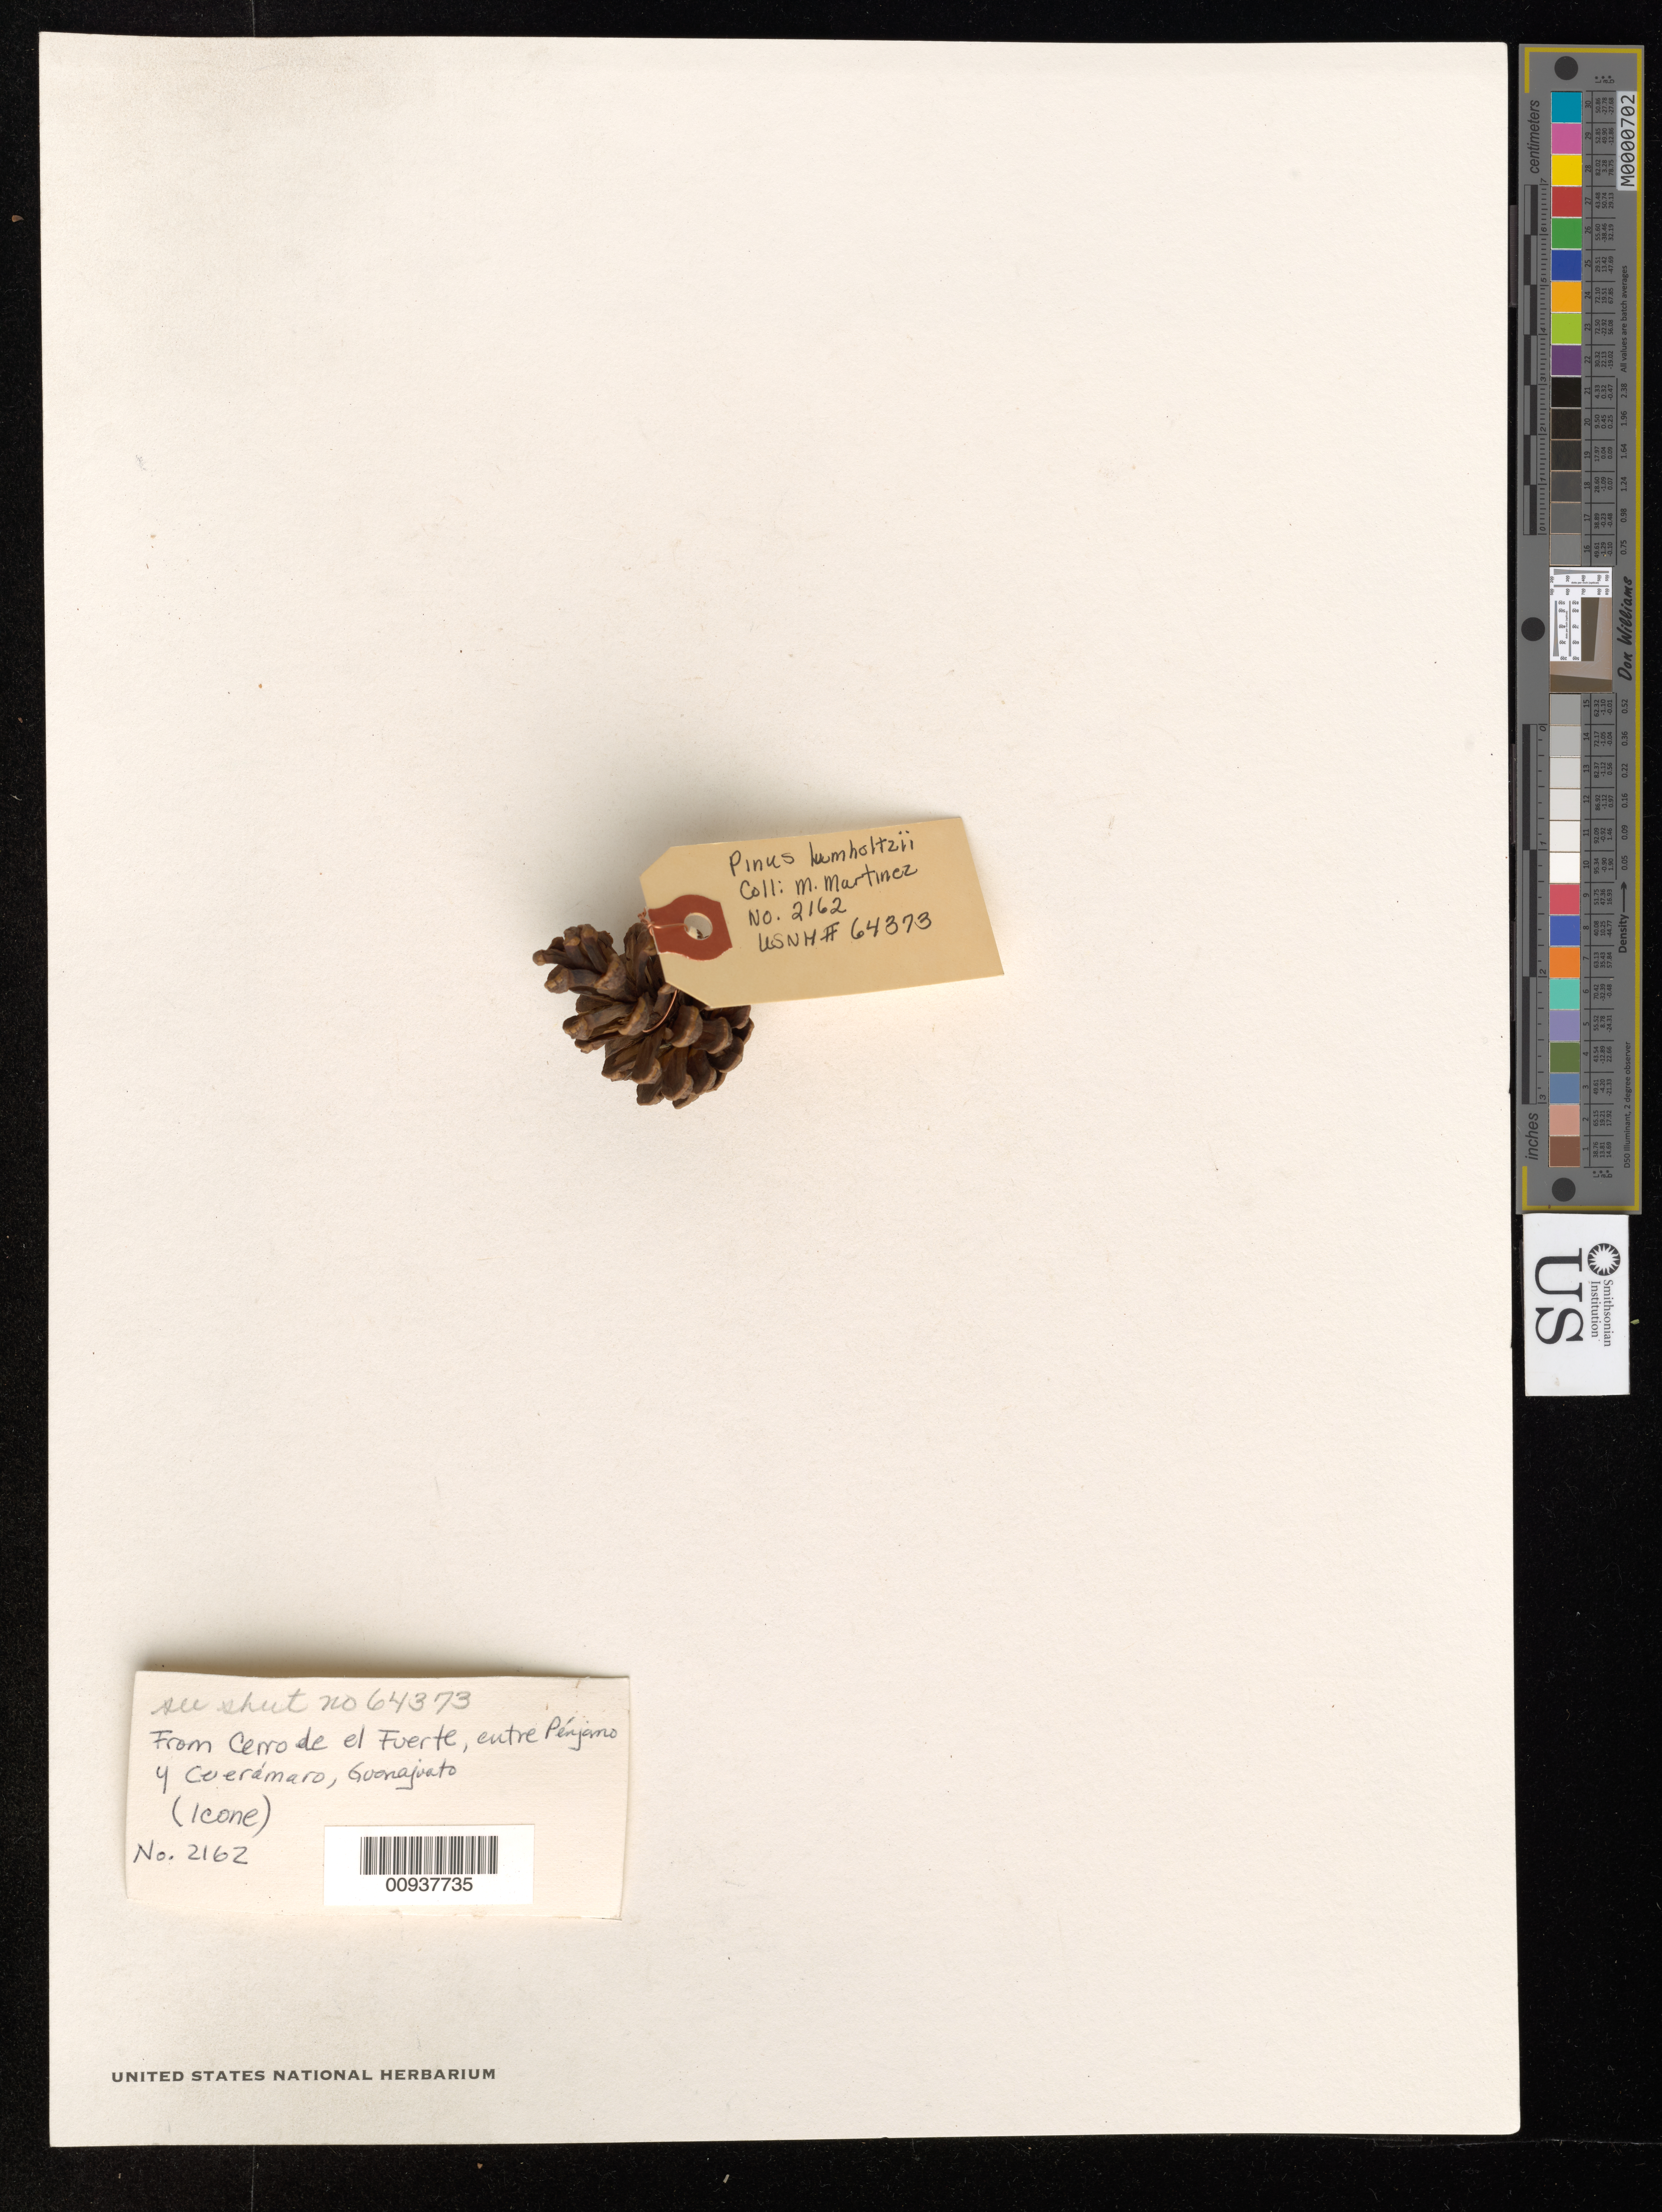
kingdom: Plantae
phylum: Tracheophyta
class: Pinopsida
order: Pinales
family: Pinaceae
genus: Pinus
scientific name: Pinus lumholtzii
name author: B.L. Rob. & Fernald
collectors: M. Martinez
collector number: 2162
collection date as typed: Jun 1939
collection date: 1939-06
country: Mexico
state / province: Guanajuato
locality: Cerro de El Fuerte. Entre Pénjamo y Cuerámaro.